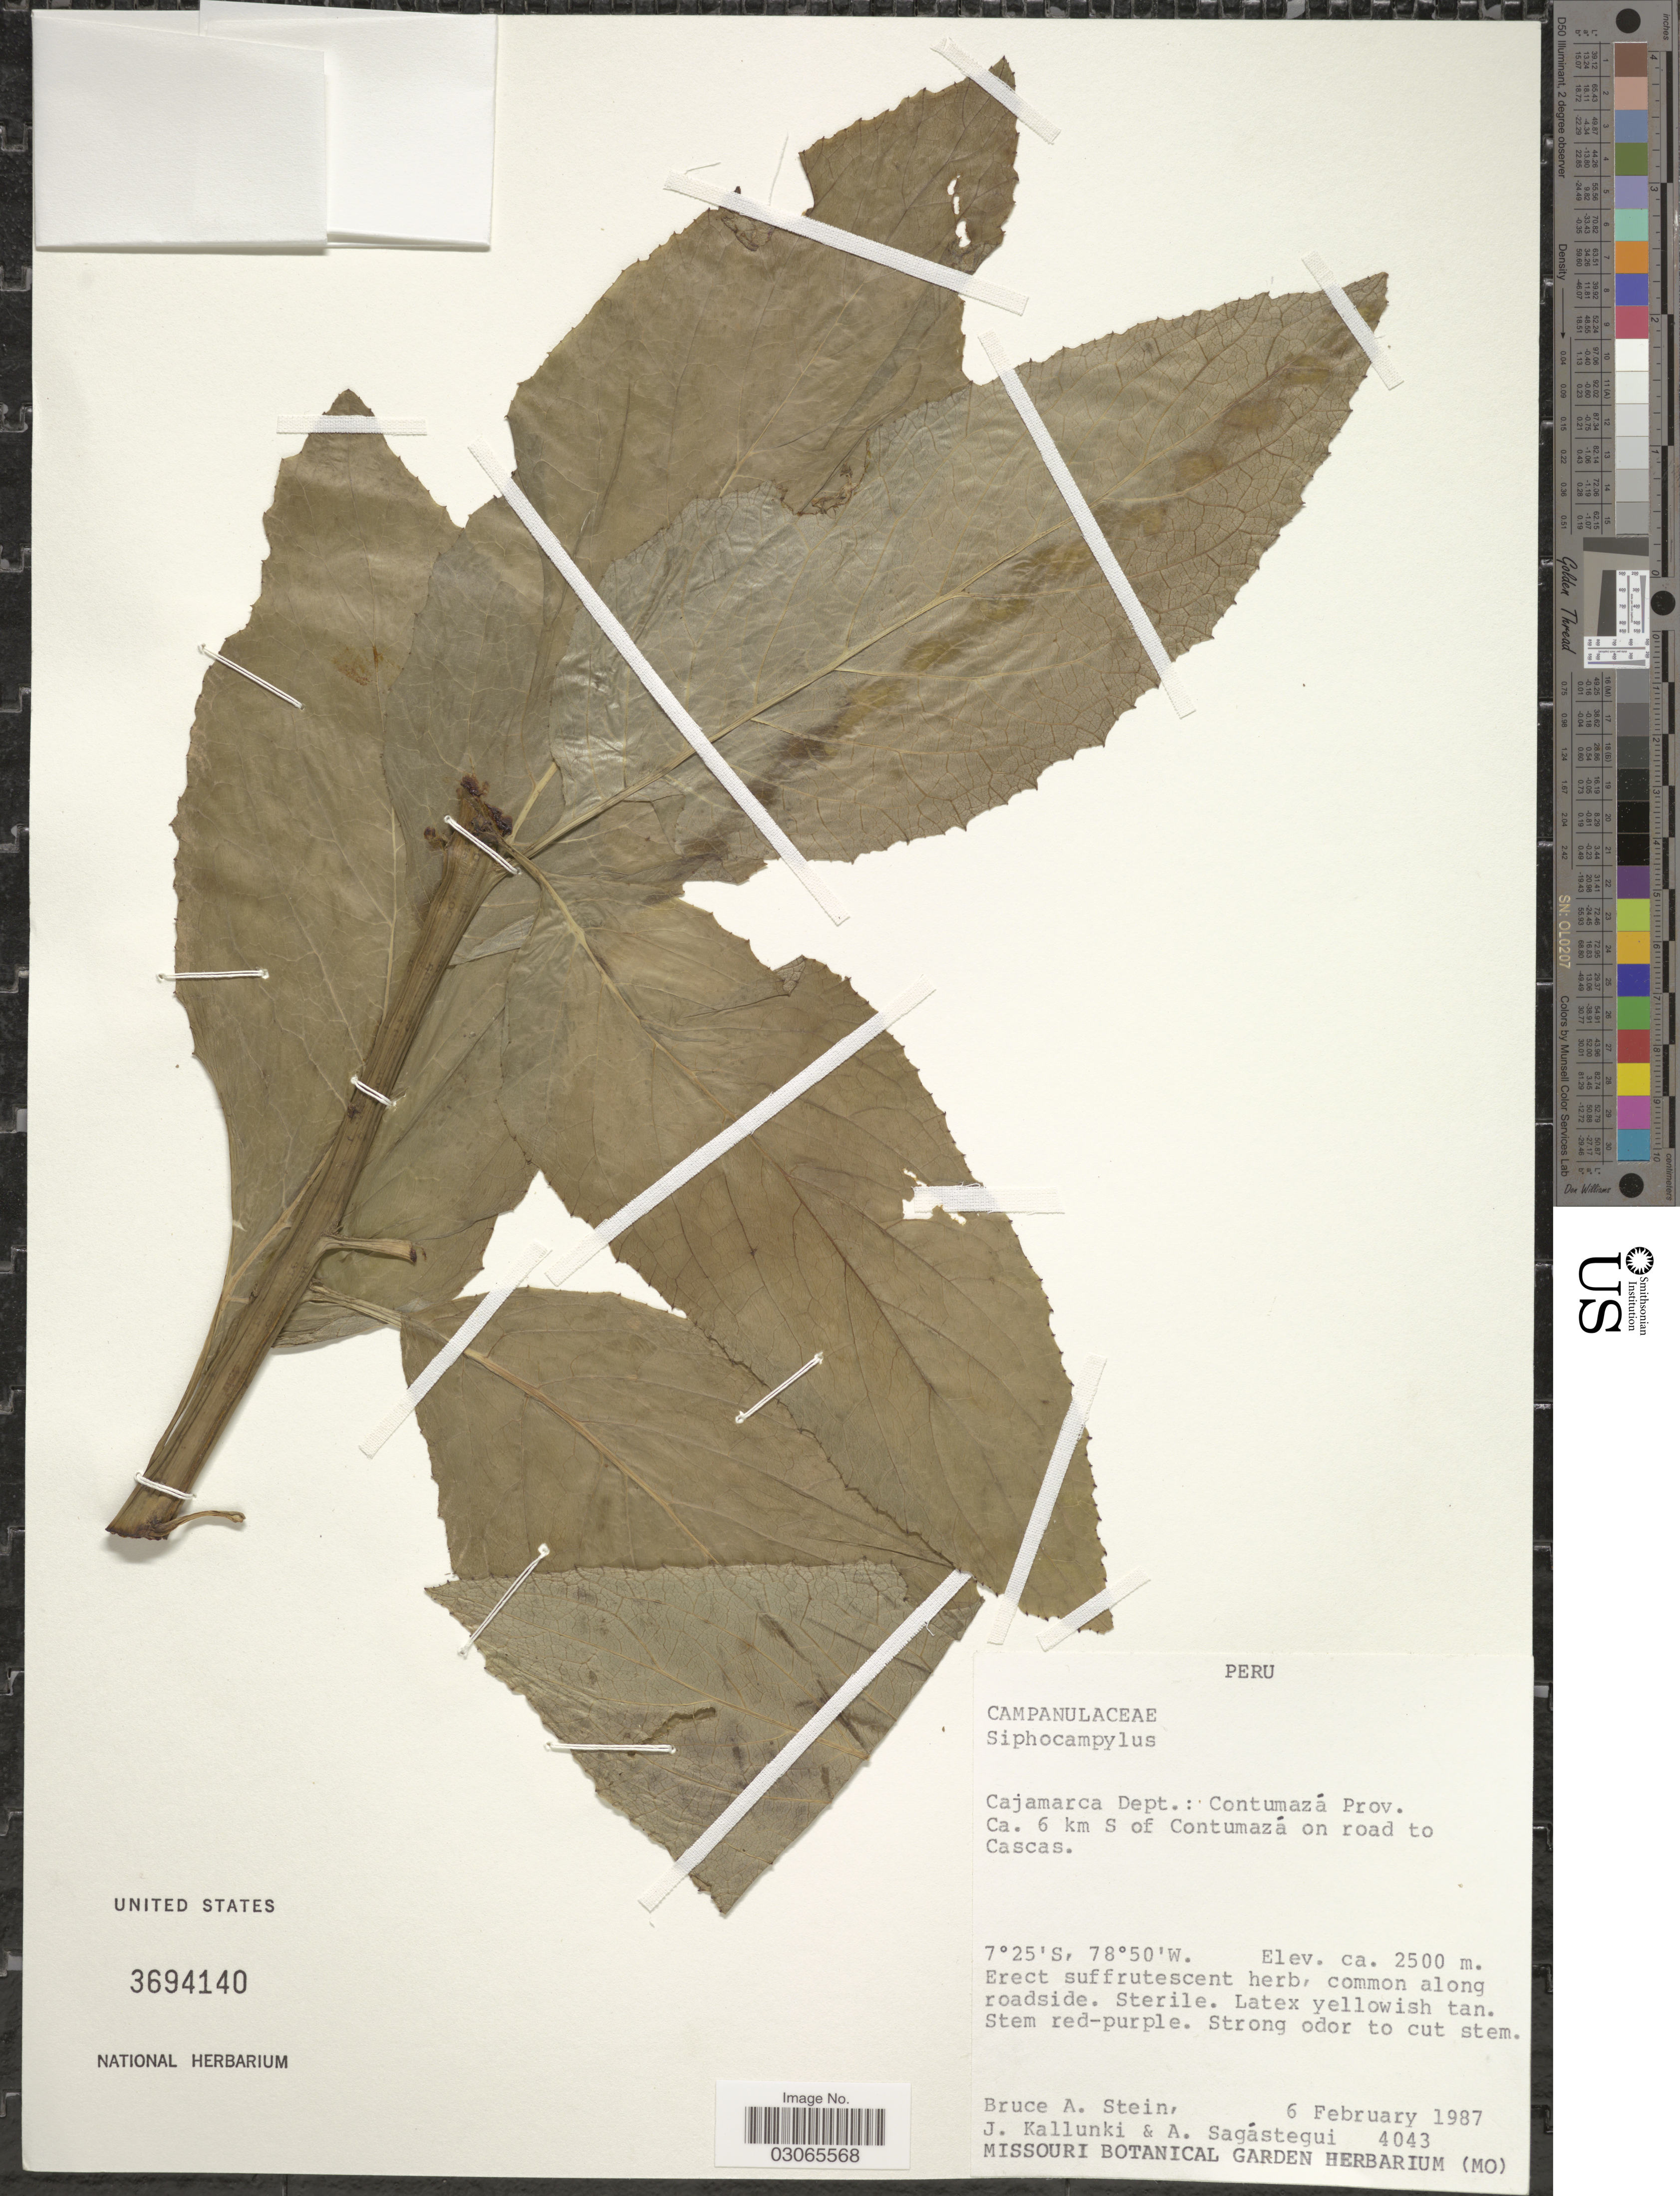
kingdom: Plantae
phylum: Tracheophyta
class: Magnoliopsida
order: Asterales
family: Campanulaceae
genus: Siphocampylus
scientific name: Siphocampylus sp.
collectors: B. A. Stein, J. Kallunki & A. Sagastegui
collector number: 4043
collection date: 1987-02-06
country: Peru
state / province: Cajamarca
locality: Cajamarca Dept.: Contumazá Prov. Ca. 6 km S of Contumazá on road to Cascas.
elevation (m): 2500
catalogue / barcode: US 3694140